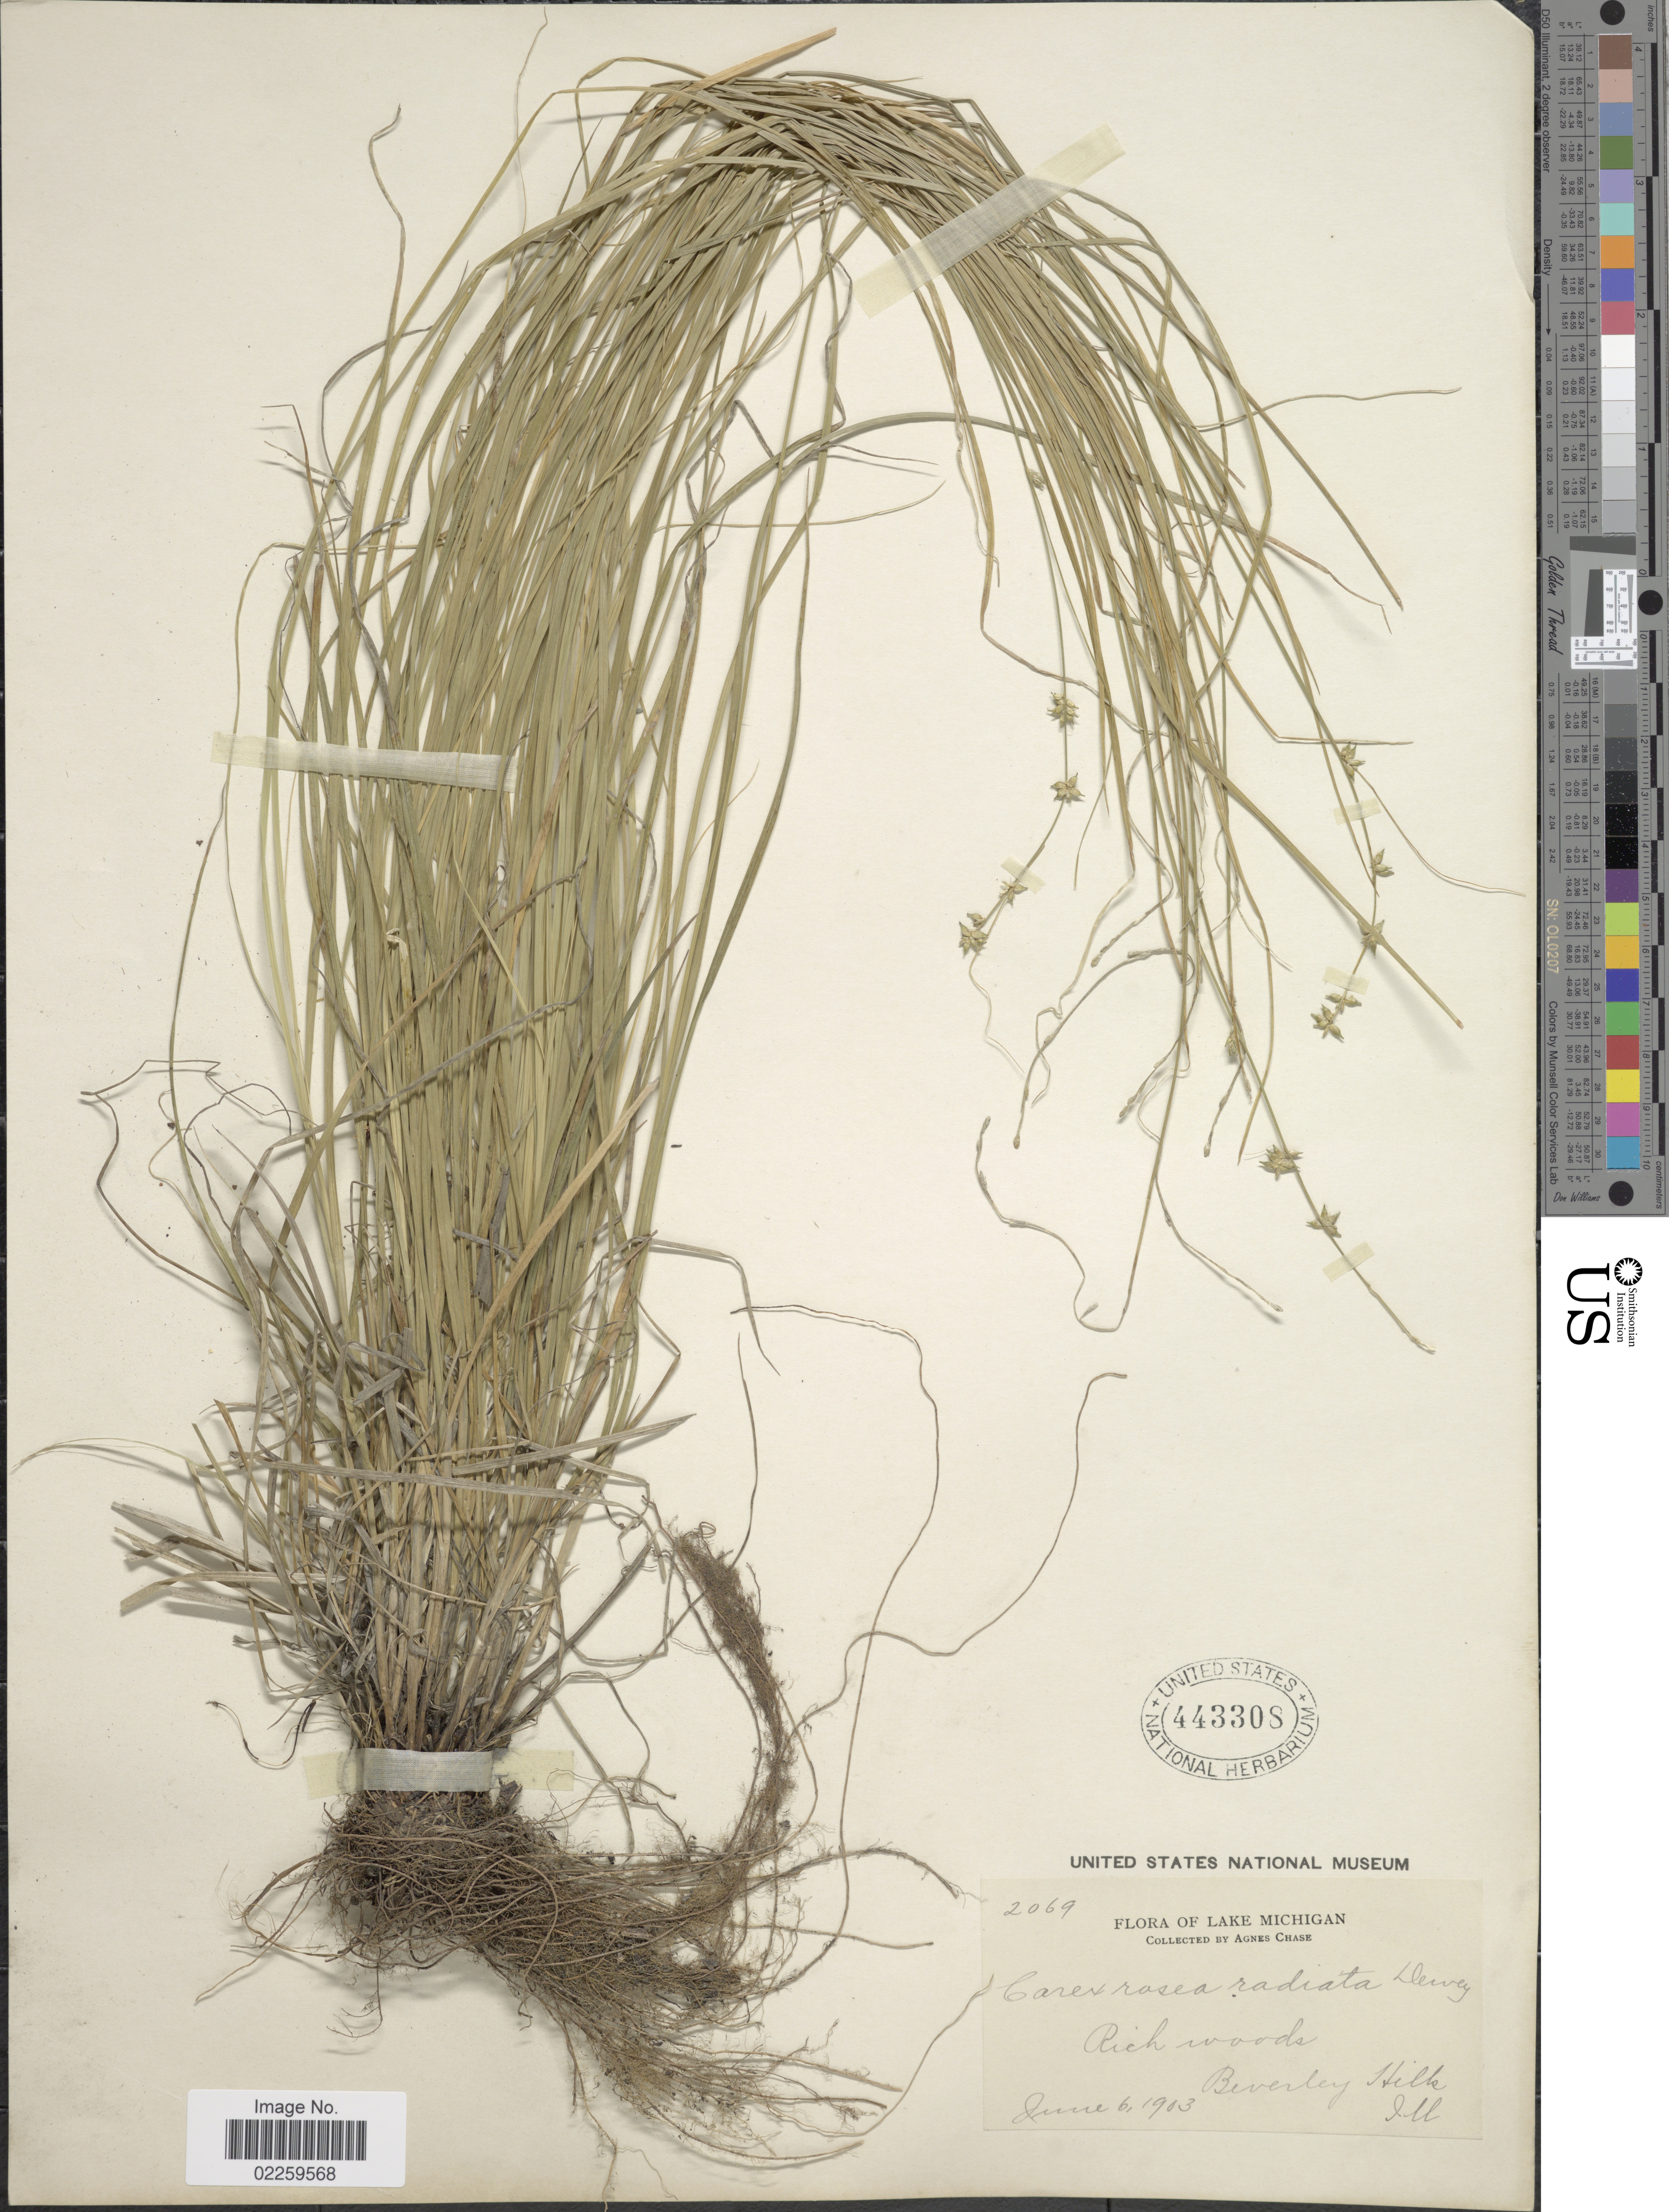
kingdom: Plantae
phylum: Tracheophyta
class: Liliopsida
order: Poales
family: Cyperaceae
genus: Carex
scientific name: Carex rosea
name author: Willd.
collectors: A. Chase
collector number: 2069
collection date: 1903-06-06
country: United States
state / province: Illinois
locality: Rich Woods, Lake Michigan. Rich woods, Beverly Hills. Ill.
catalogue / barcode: US 443308